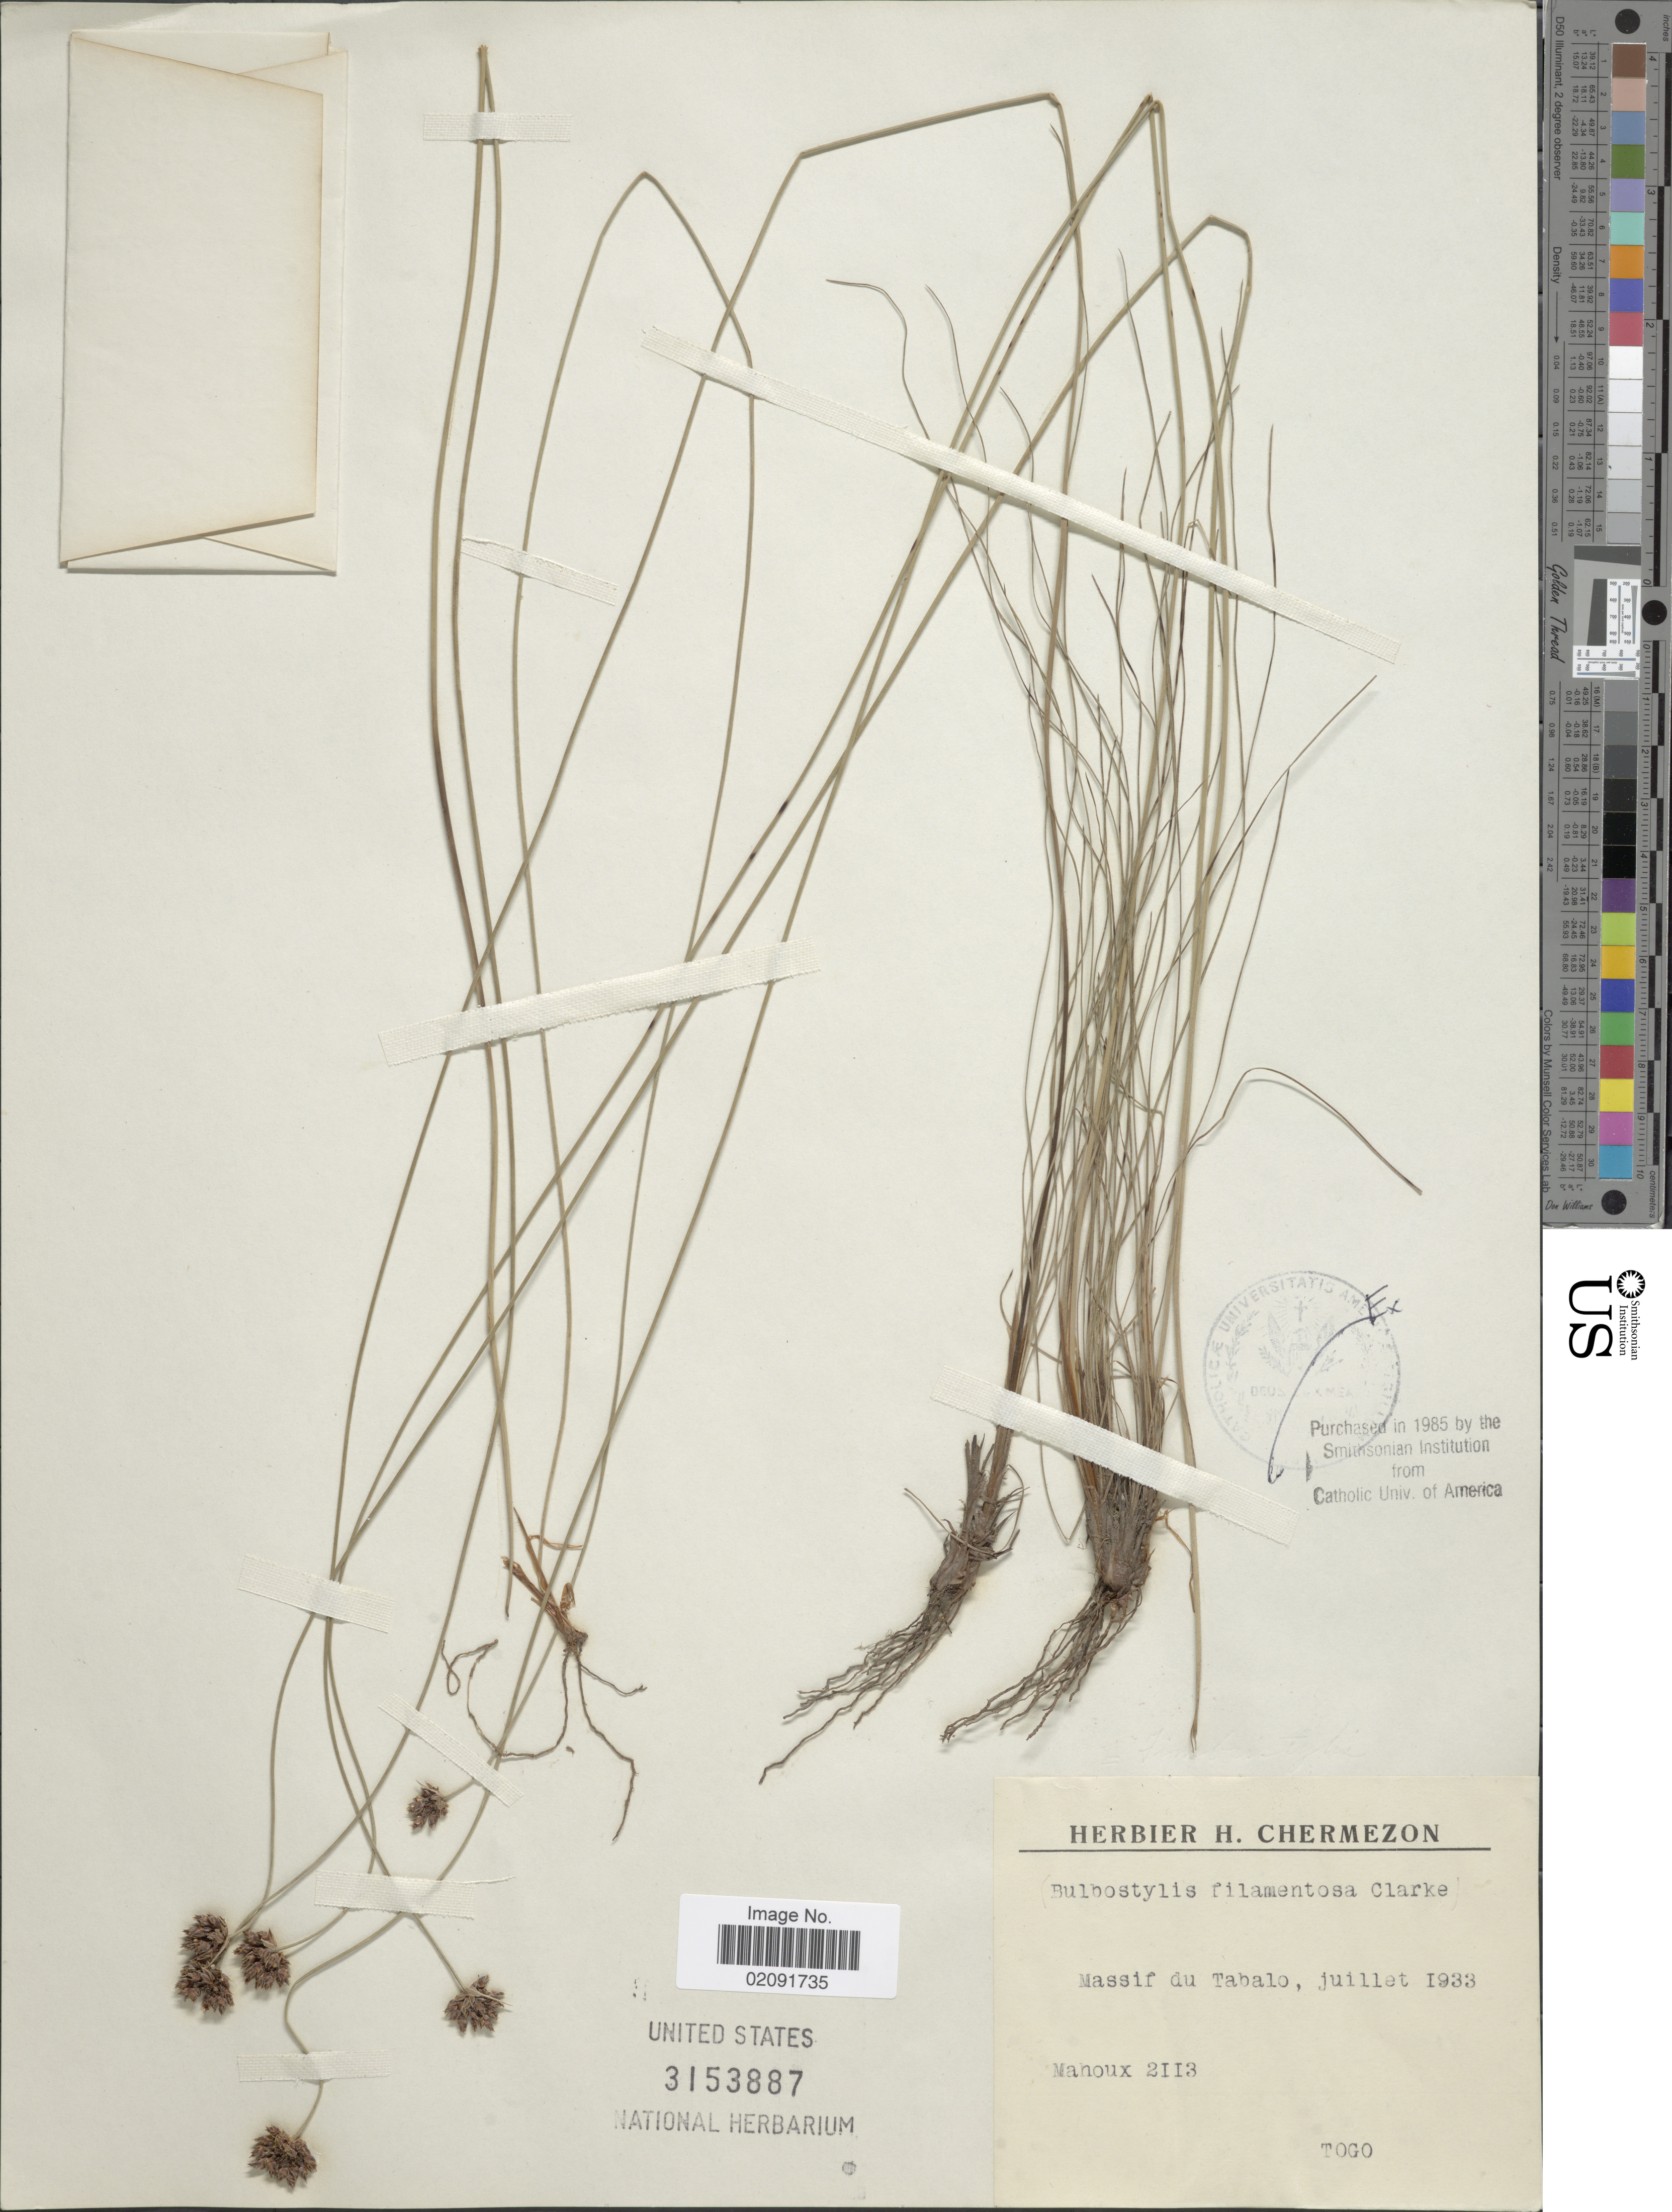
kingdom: Plantae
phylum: Tracheophyta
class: Liliopsida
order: Poales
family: Cyperaceae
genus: Bulbostylis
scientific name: Bulbostylis filamentosa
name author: (Vahl) C.B. Clarke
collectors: P. Mahoux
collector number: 2113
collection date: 1933-07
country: Togo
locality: Massif du Tabalo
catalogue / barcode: US 3153887